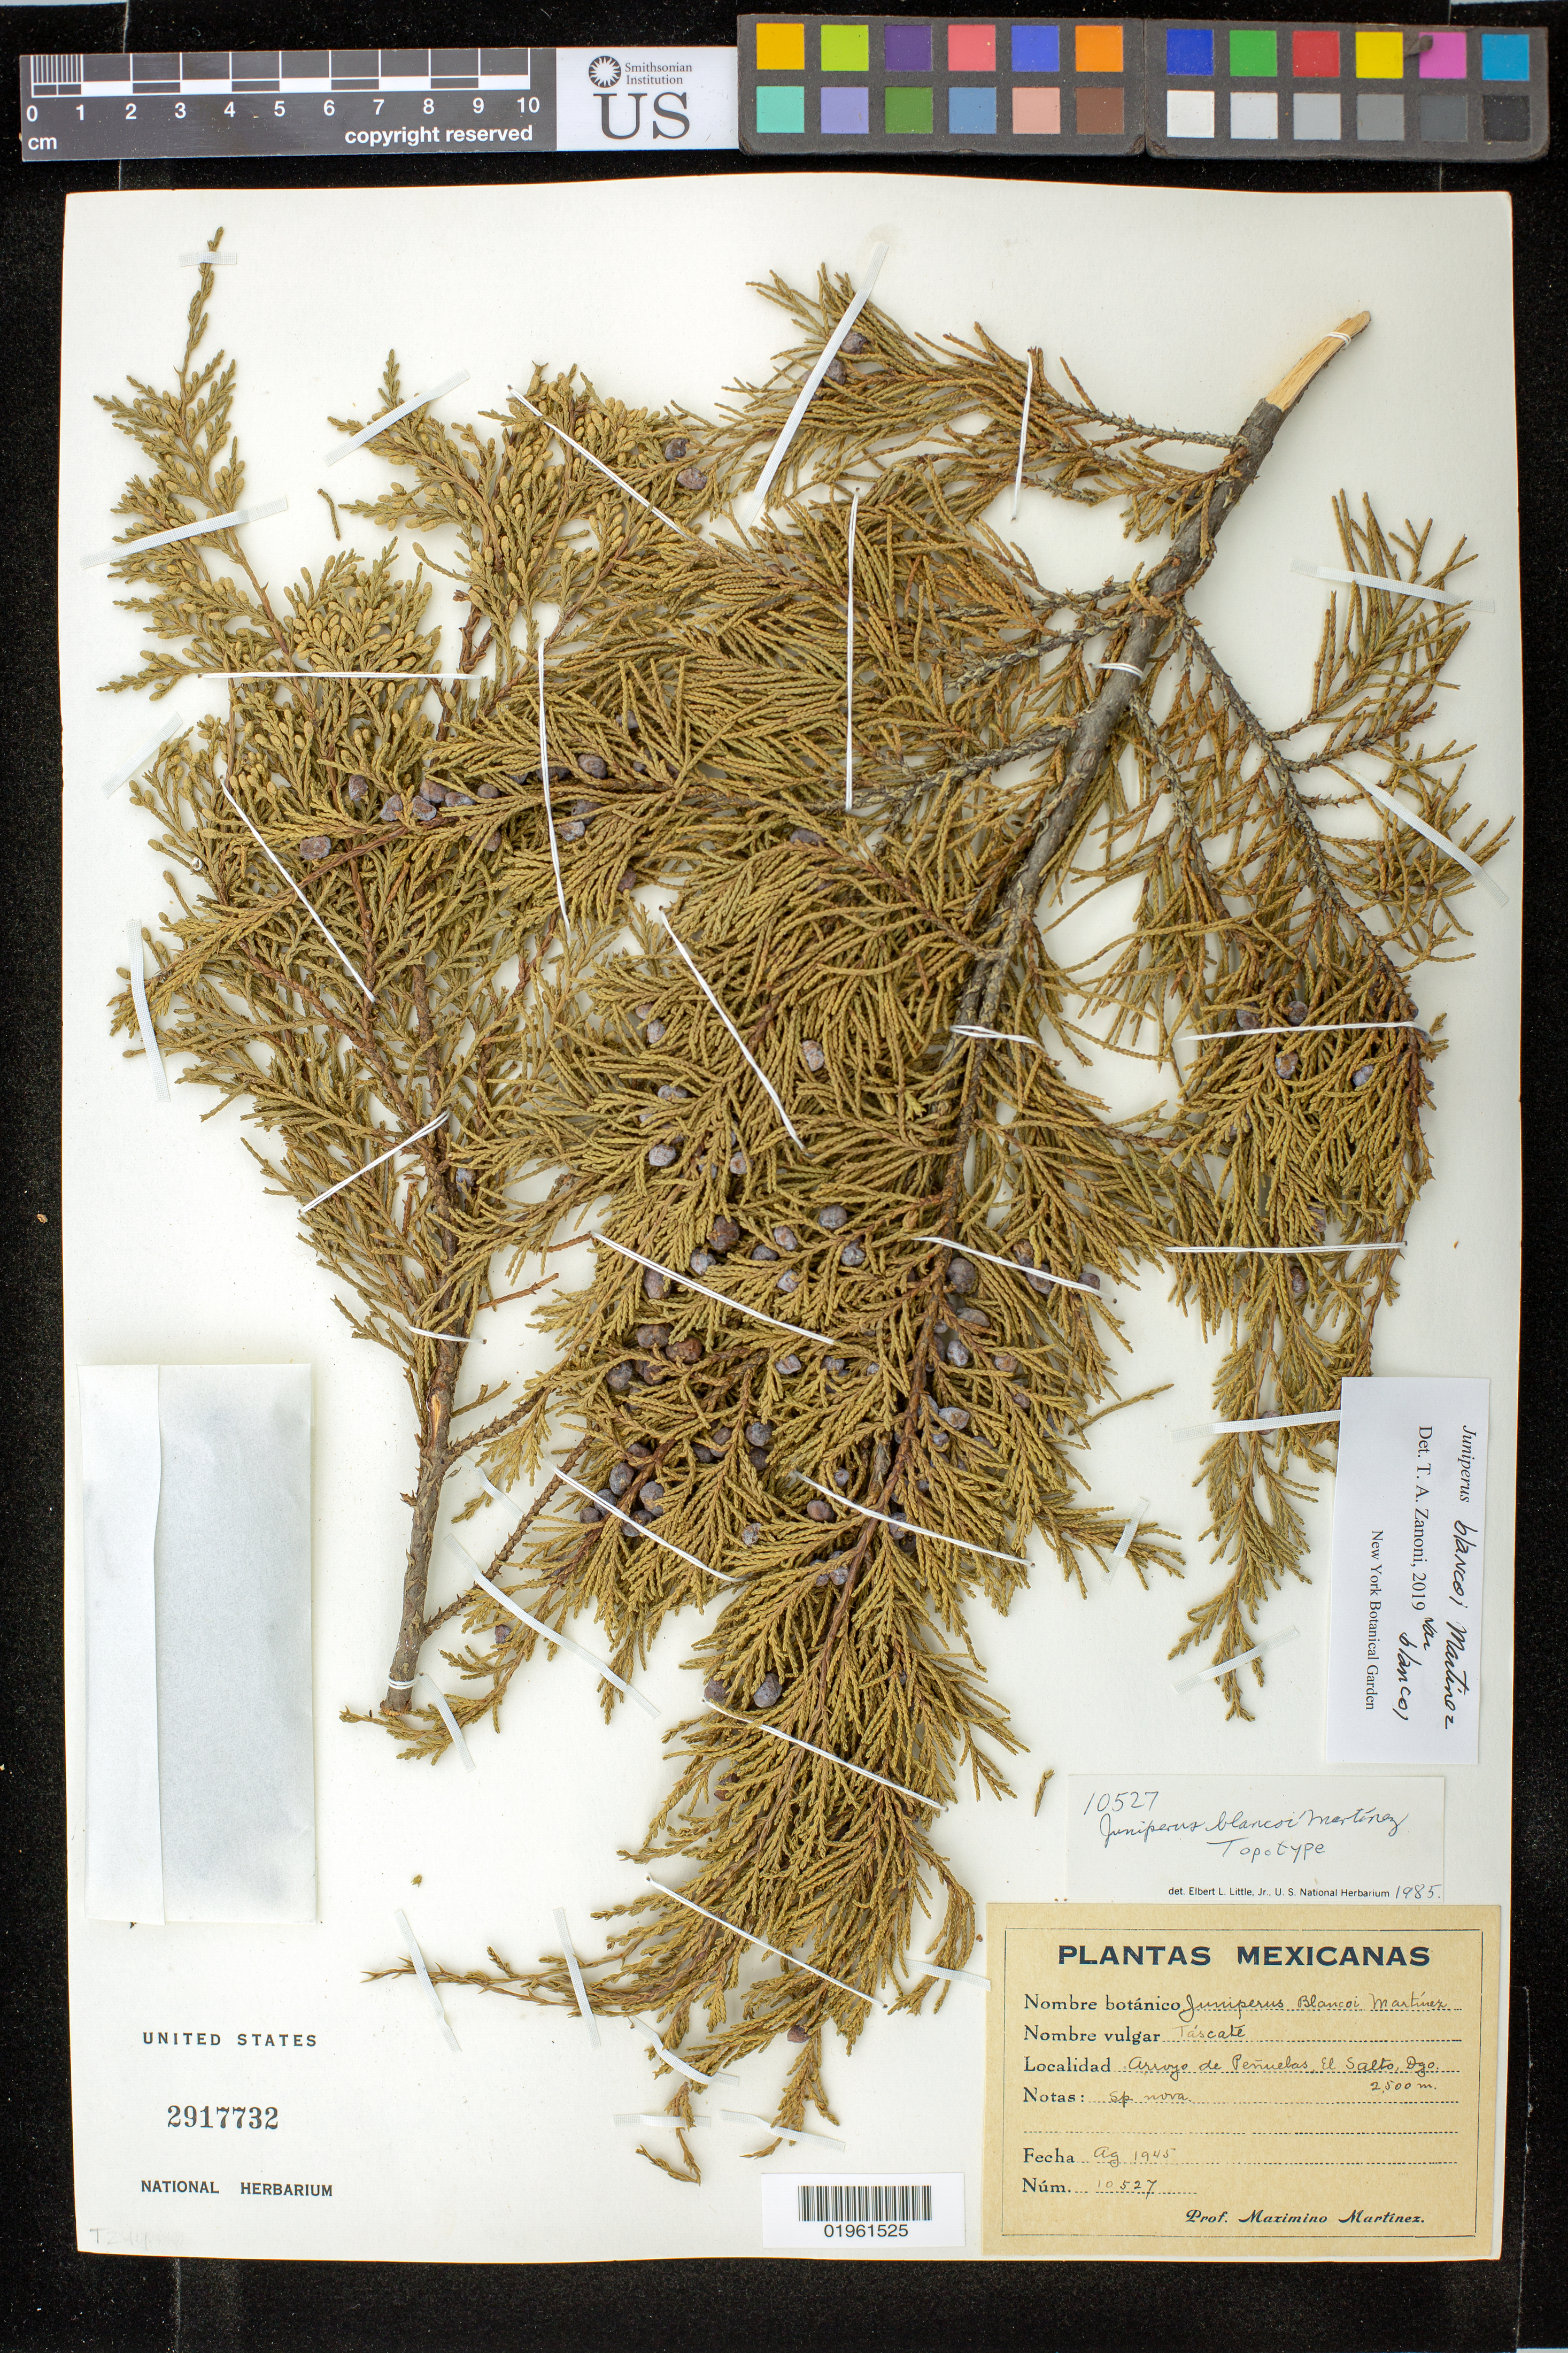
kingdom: Plantae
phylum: Tracheophyta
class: Pinopsida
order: Pinales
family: Cupressaceae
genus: Juniperus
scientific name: Juniperus blancoi var. blancoi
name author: Martínez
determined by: Zanoni, T. A., (NY), New York Botanical Garden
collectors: M. Martínez M.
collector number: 10527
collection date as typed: Aug 1945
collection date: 1945-08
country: Mexico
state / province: Durango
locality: Arroyo de Penuelas El Salto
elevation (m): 2500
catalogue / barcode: US 2917732